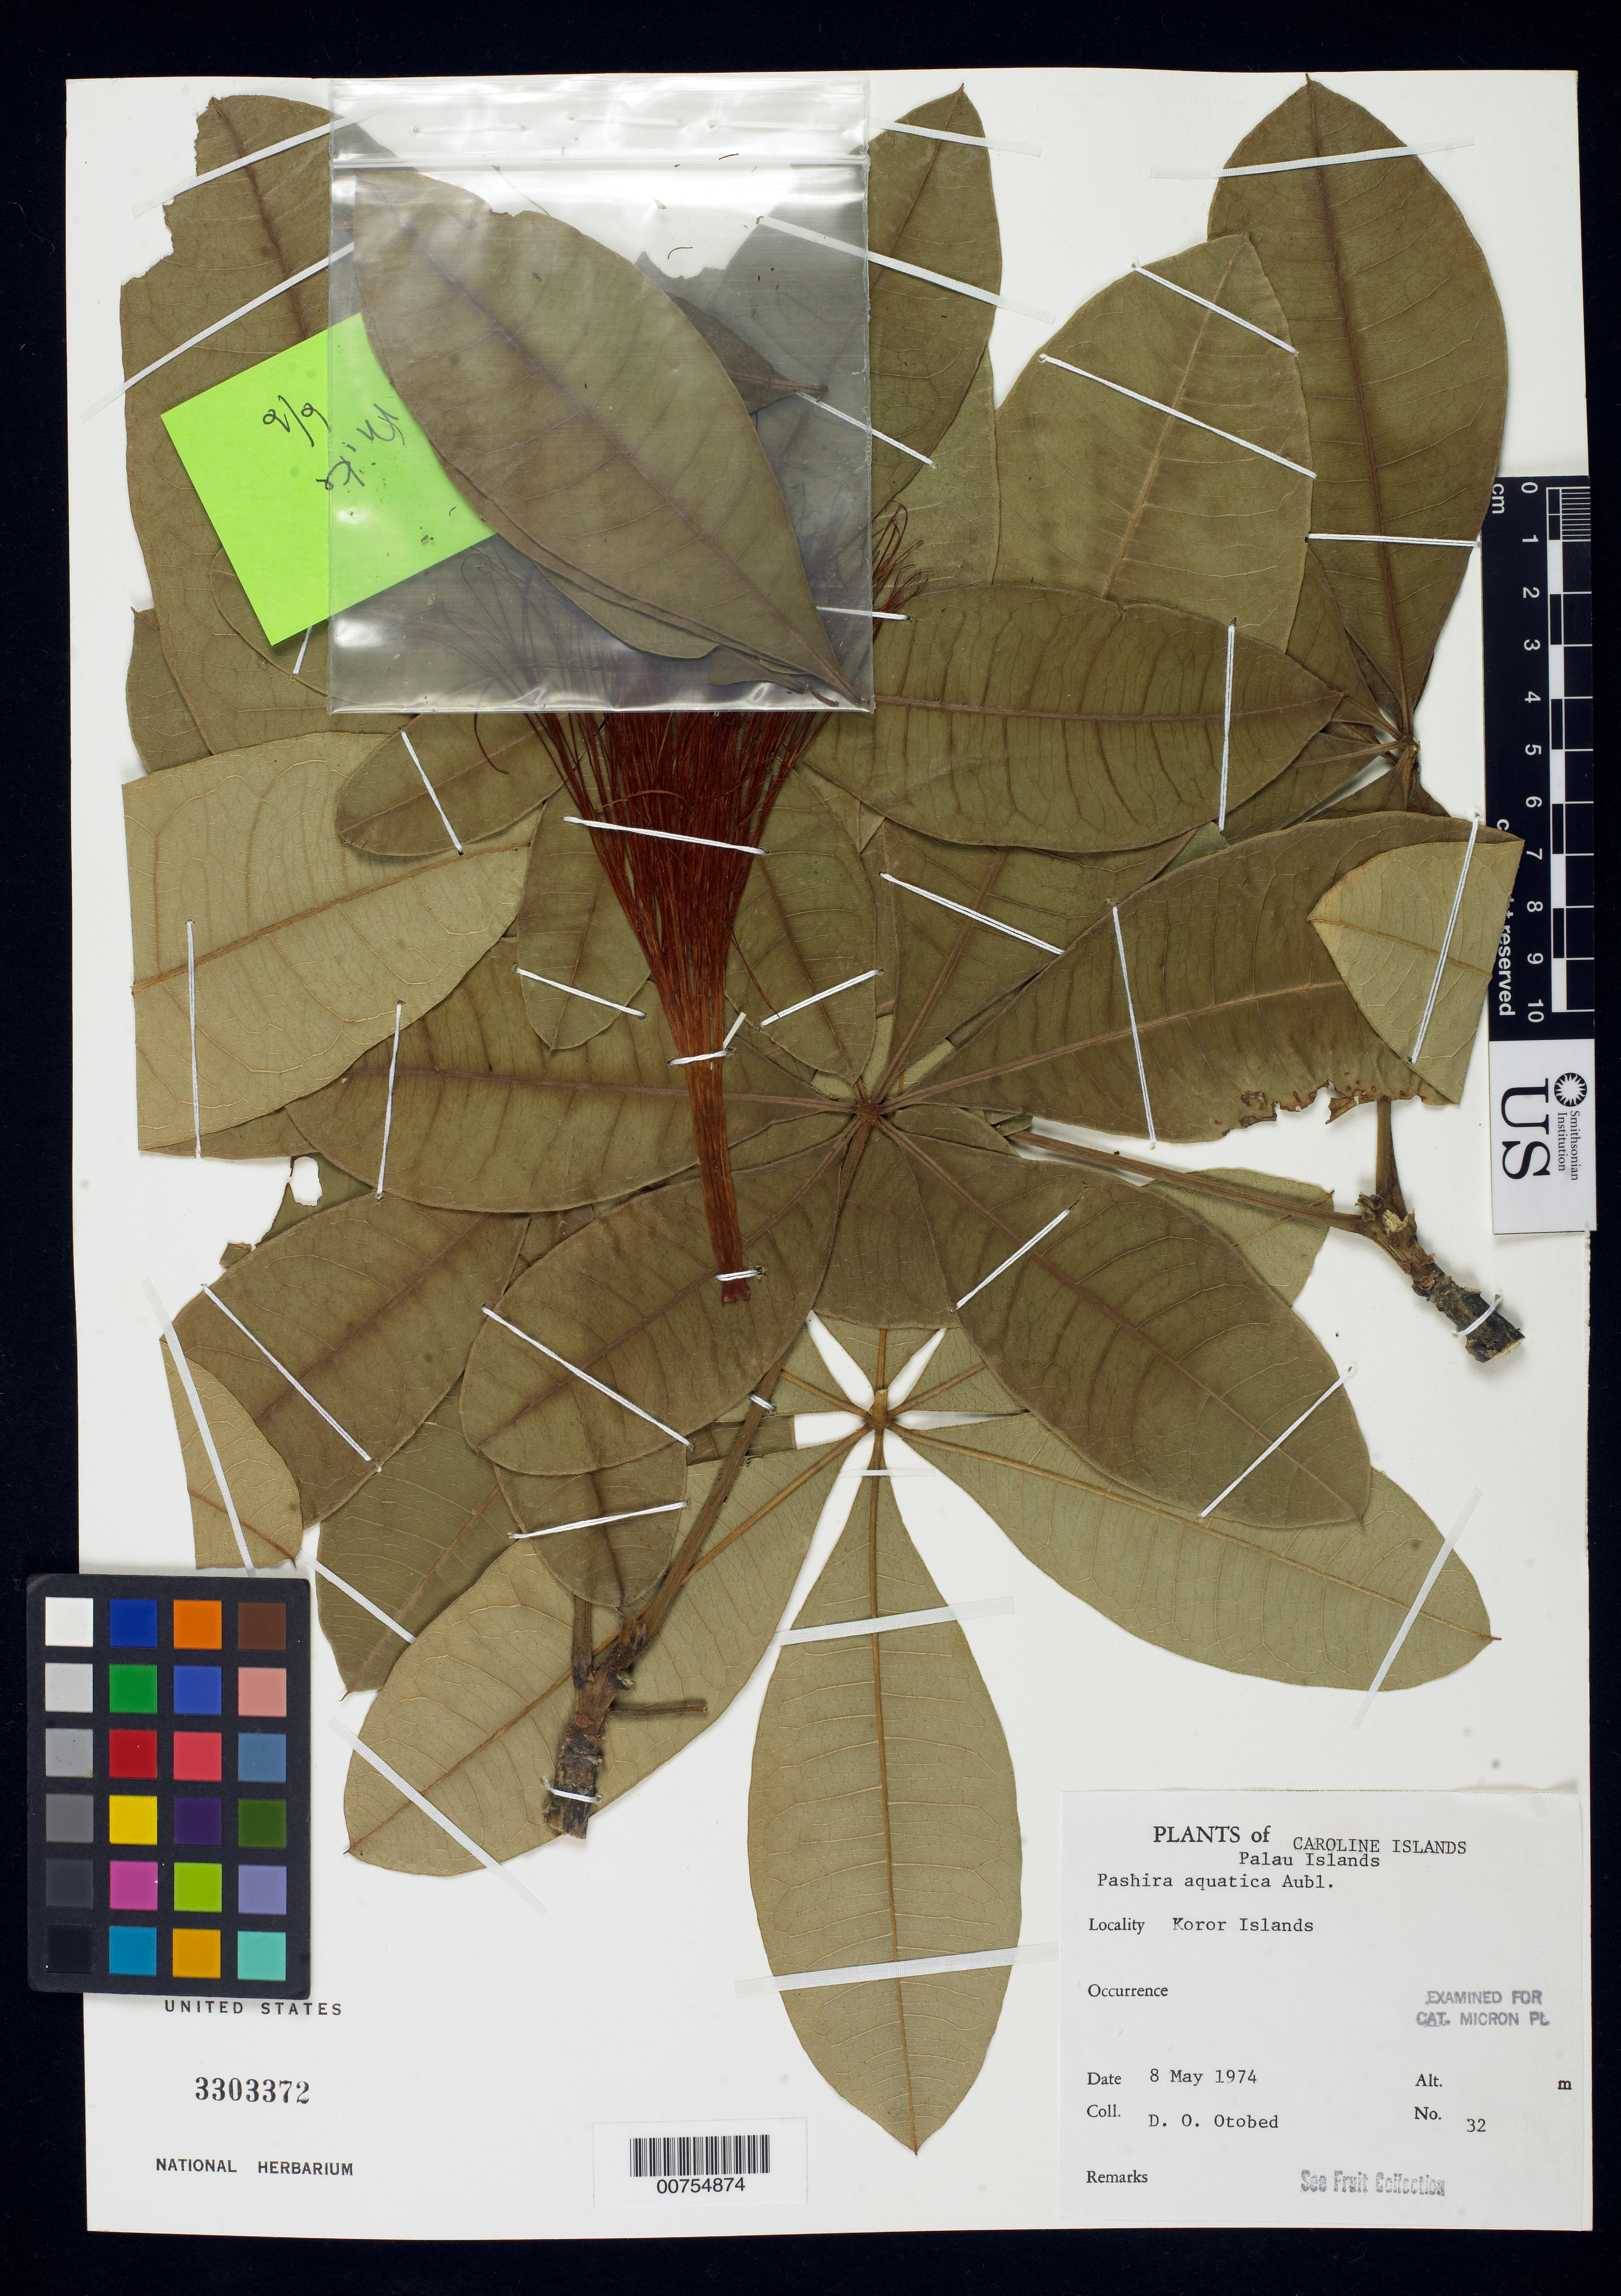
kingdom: Plantae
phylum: Tracheophyta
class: Magnoliopsida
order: Malvales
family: Malvaceae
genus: Pachira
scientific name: Pachira aquatica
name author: Aubl.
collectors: D. O. Otobed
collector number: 32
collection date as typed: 08 May 1974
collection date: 1974-05-08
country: Palau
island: Oreor [Koror]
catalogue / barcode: US 3303372